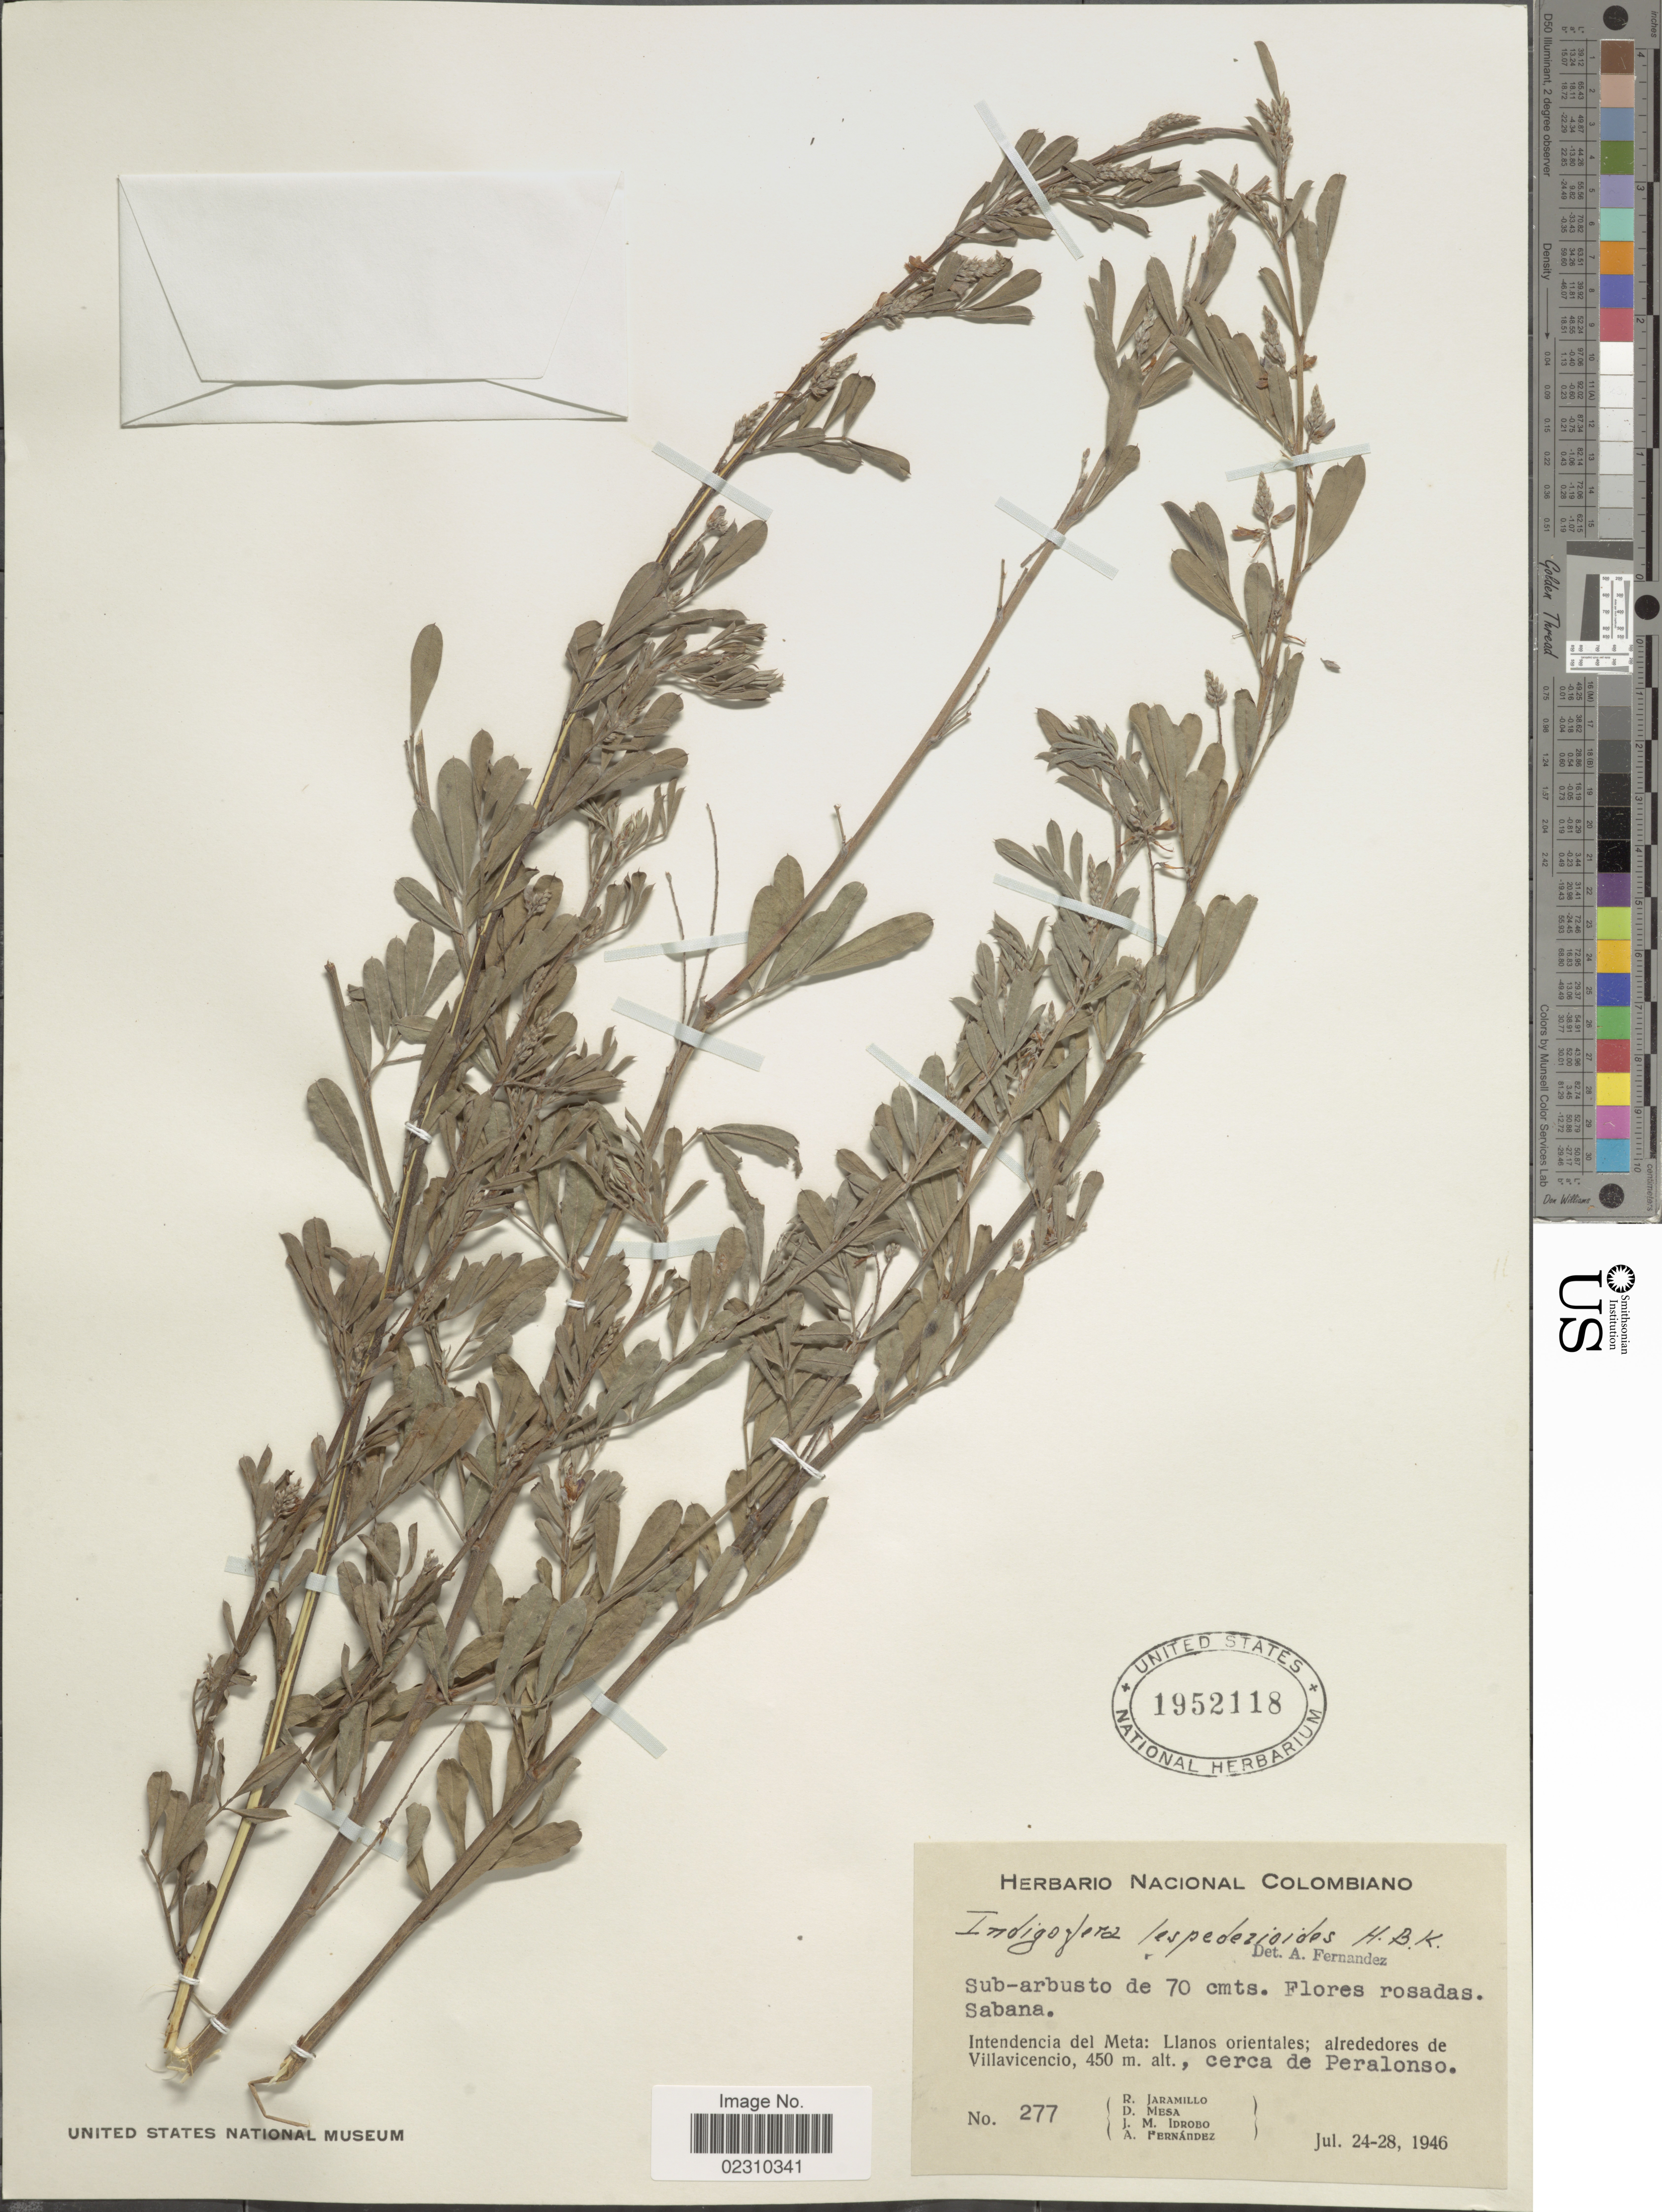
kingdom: Plantae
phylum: Tracheophyta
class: Magnoliopsida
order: Fabales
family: Fabaceae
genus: Indigofera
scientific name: Indigofera lespedezioides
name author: Kunth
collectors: R. Jaramillo M., D. Mesa, J. M. Idrobo & A. Fernández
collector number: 277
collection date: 1946-07-24/1946-07-28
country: Colombia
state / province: Meta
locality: Intendencia del Meta: Llanos orientales; alrededores de Villavicencio, Cerca de Peralonso.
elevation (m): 450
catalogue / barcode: US 1952118